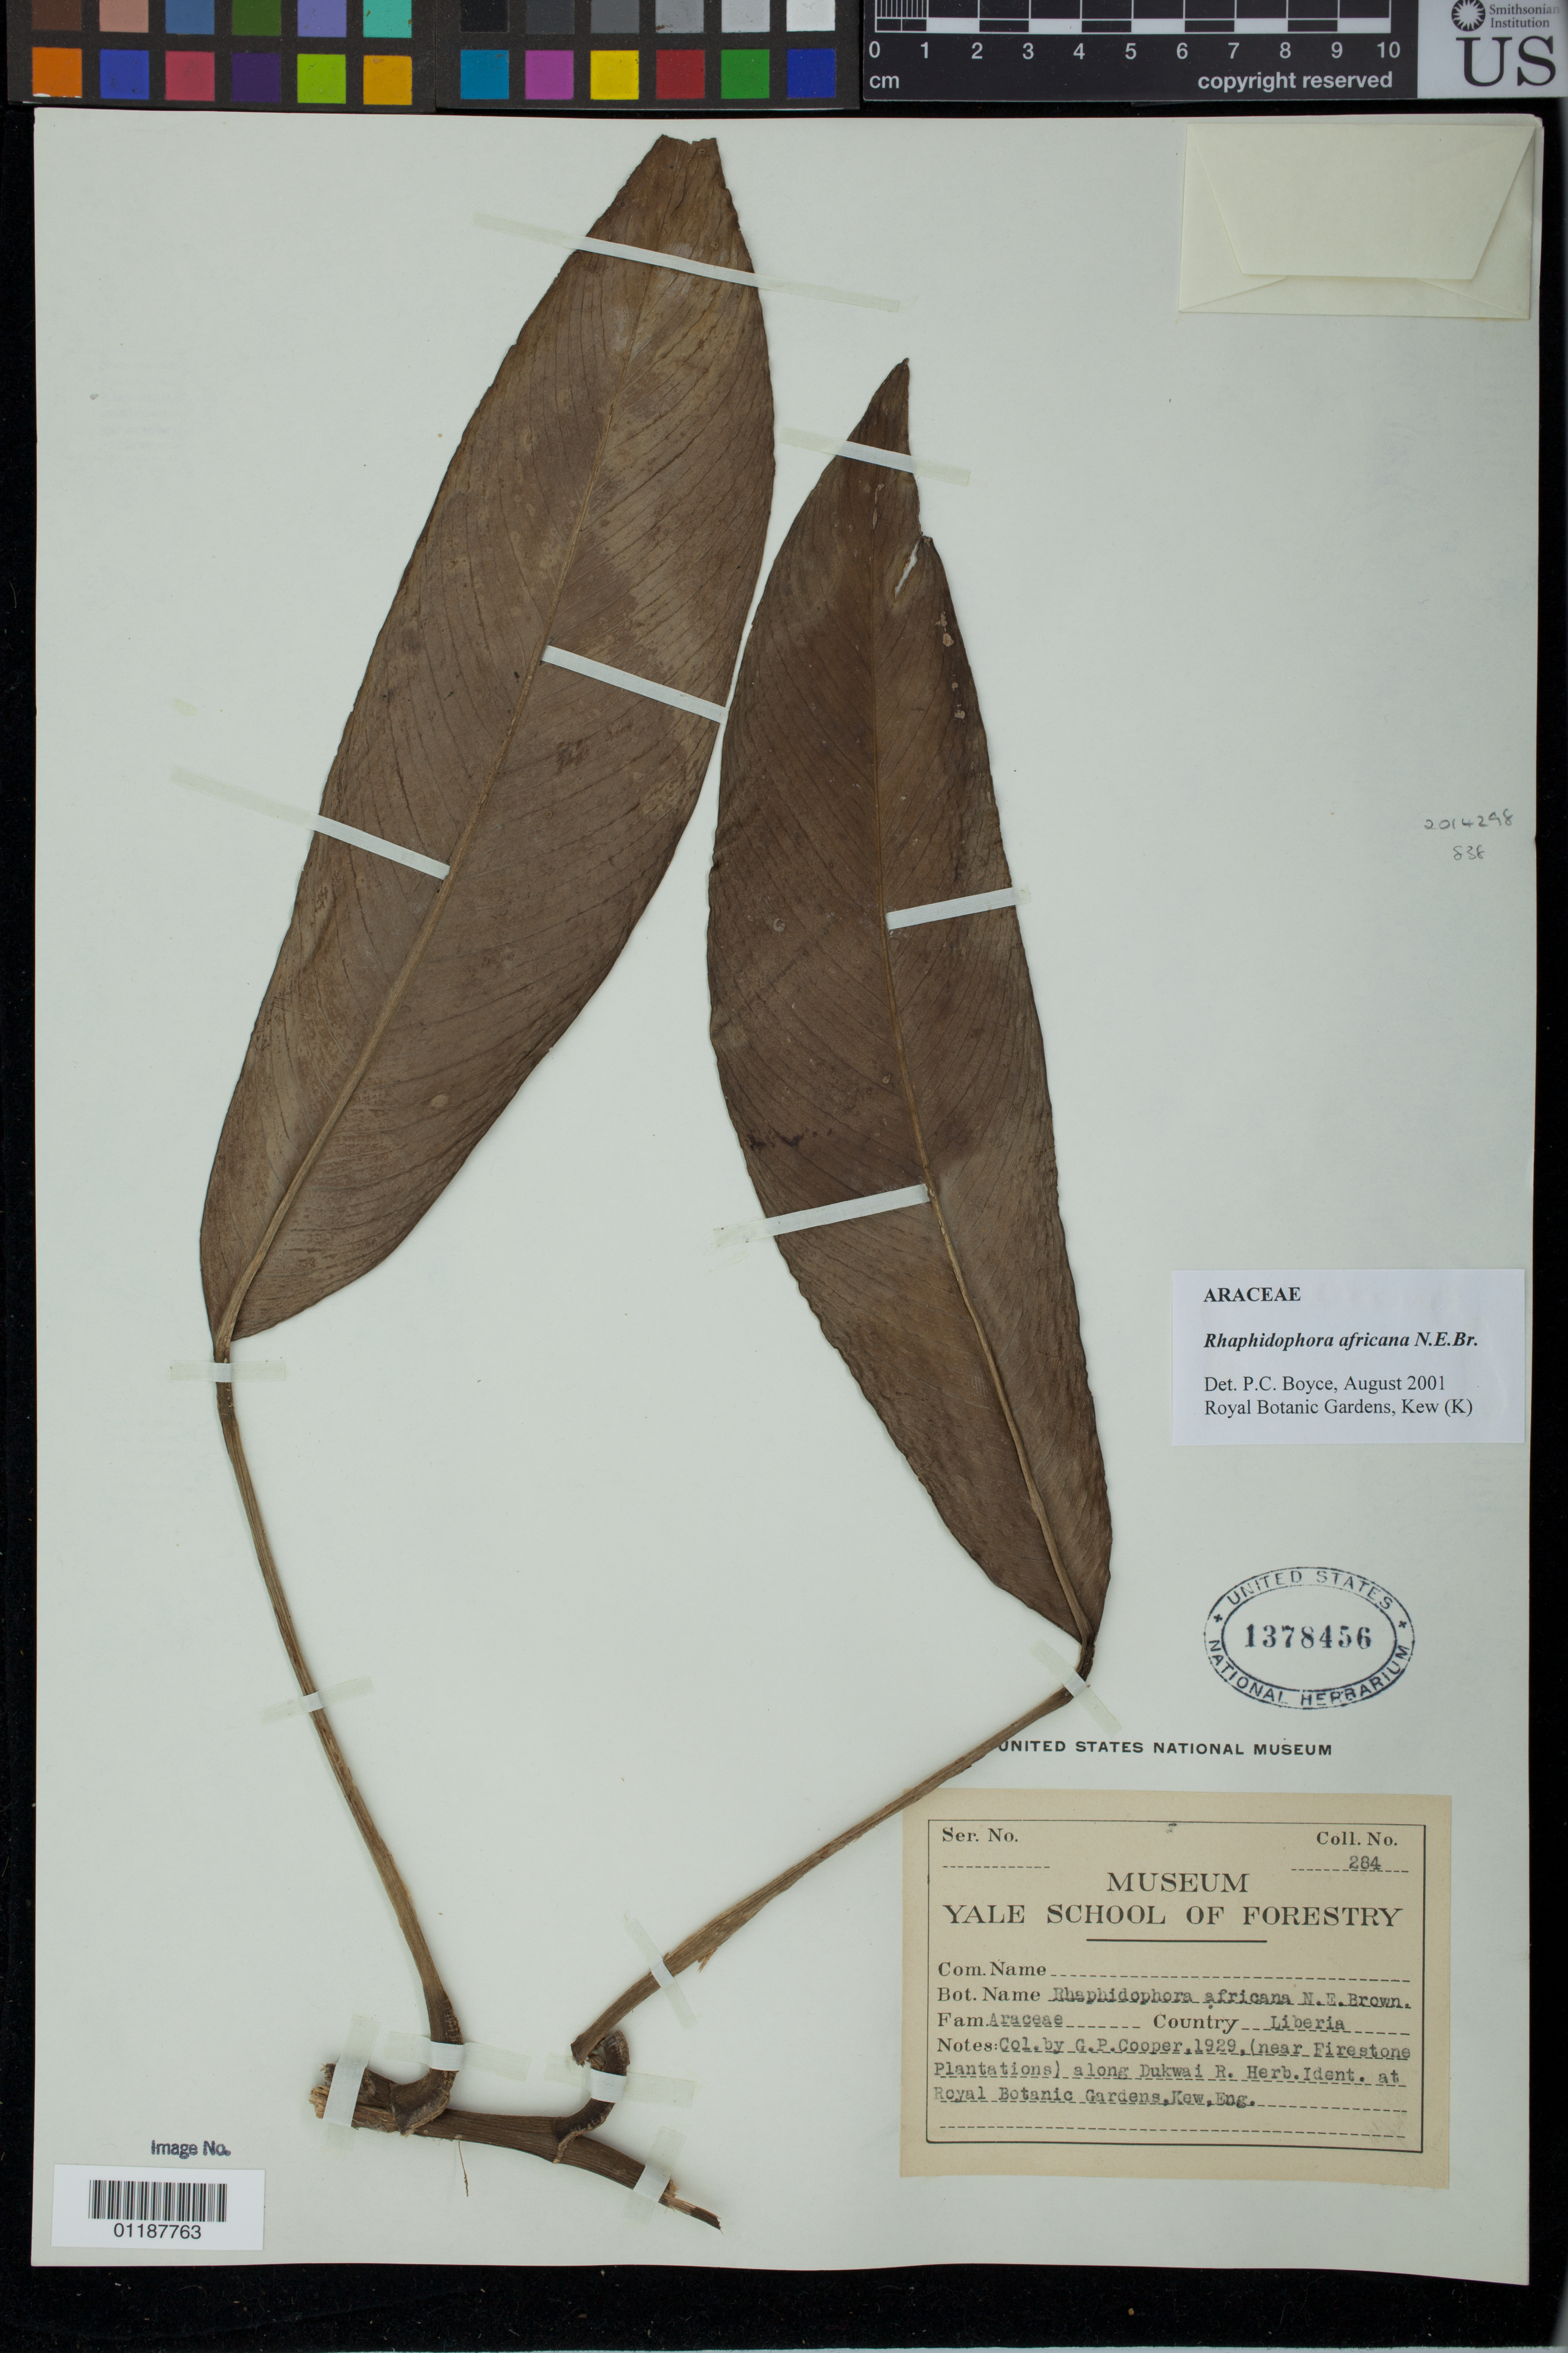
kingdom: Plantae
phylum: Tracheophyta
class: Liliopsida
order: Alismatales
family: Araceae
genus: Rhaphidophora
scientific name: Rhaphidophora africana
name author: N.E. Br.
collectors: G. Cooper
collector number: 284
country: Liberia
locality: Firestone Plantation, along Dukwai River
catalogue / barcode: US 1378456